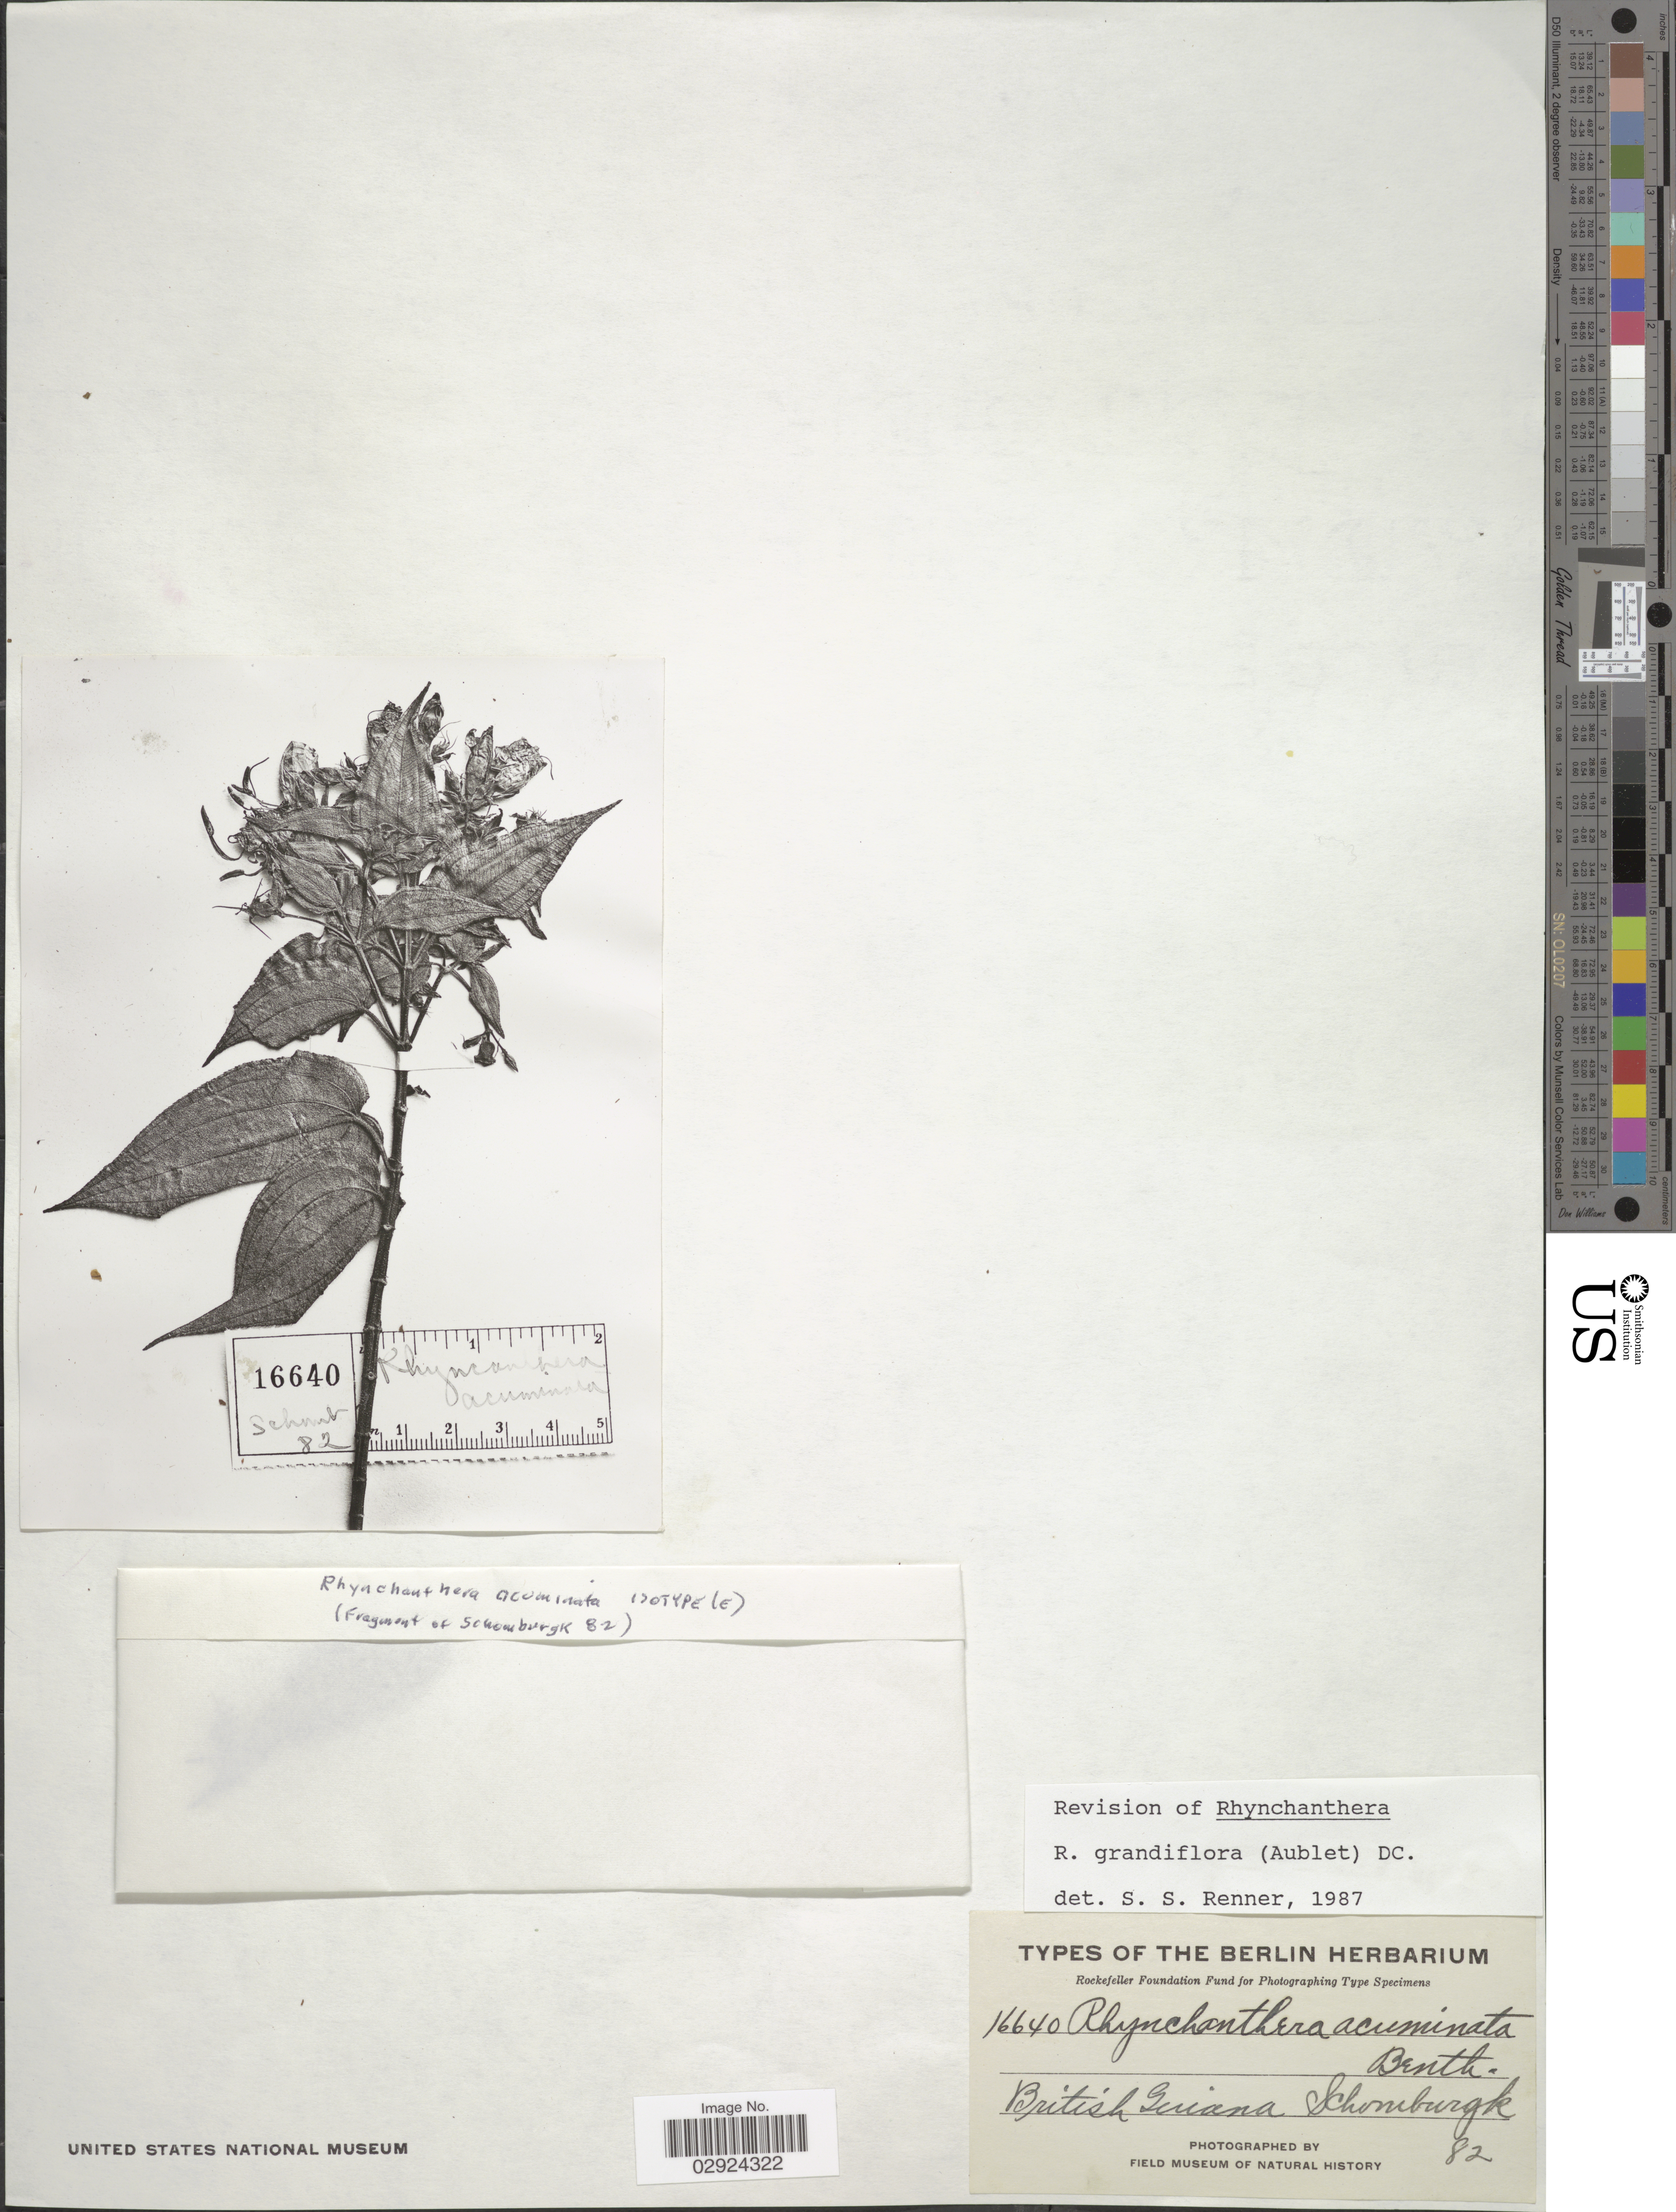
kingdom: Plantae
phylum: Tracheophyta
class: Magnoliopsida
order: Myrtales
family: Melastomataceae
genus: Rhynchanthera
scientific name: Rhynchanthera grandiflora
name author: (Aubl.) DC.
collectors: -- Schomburgk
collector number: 82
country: Guyana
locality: British Guiana.